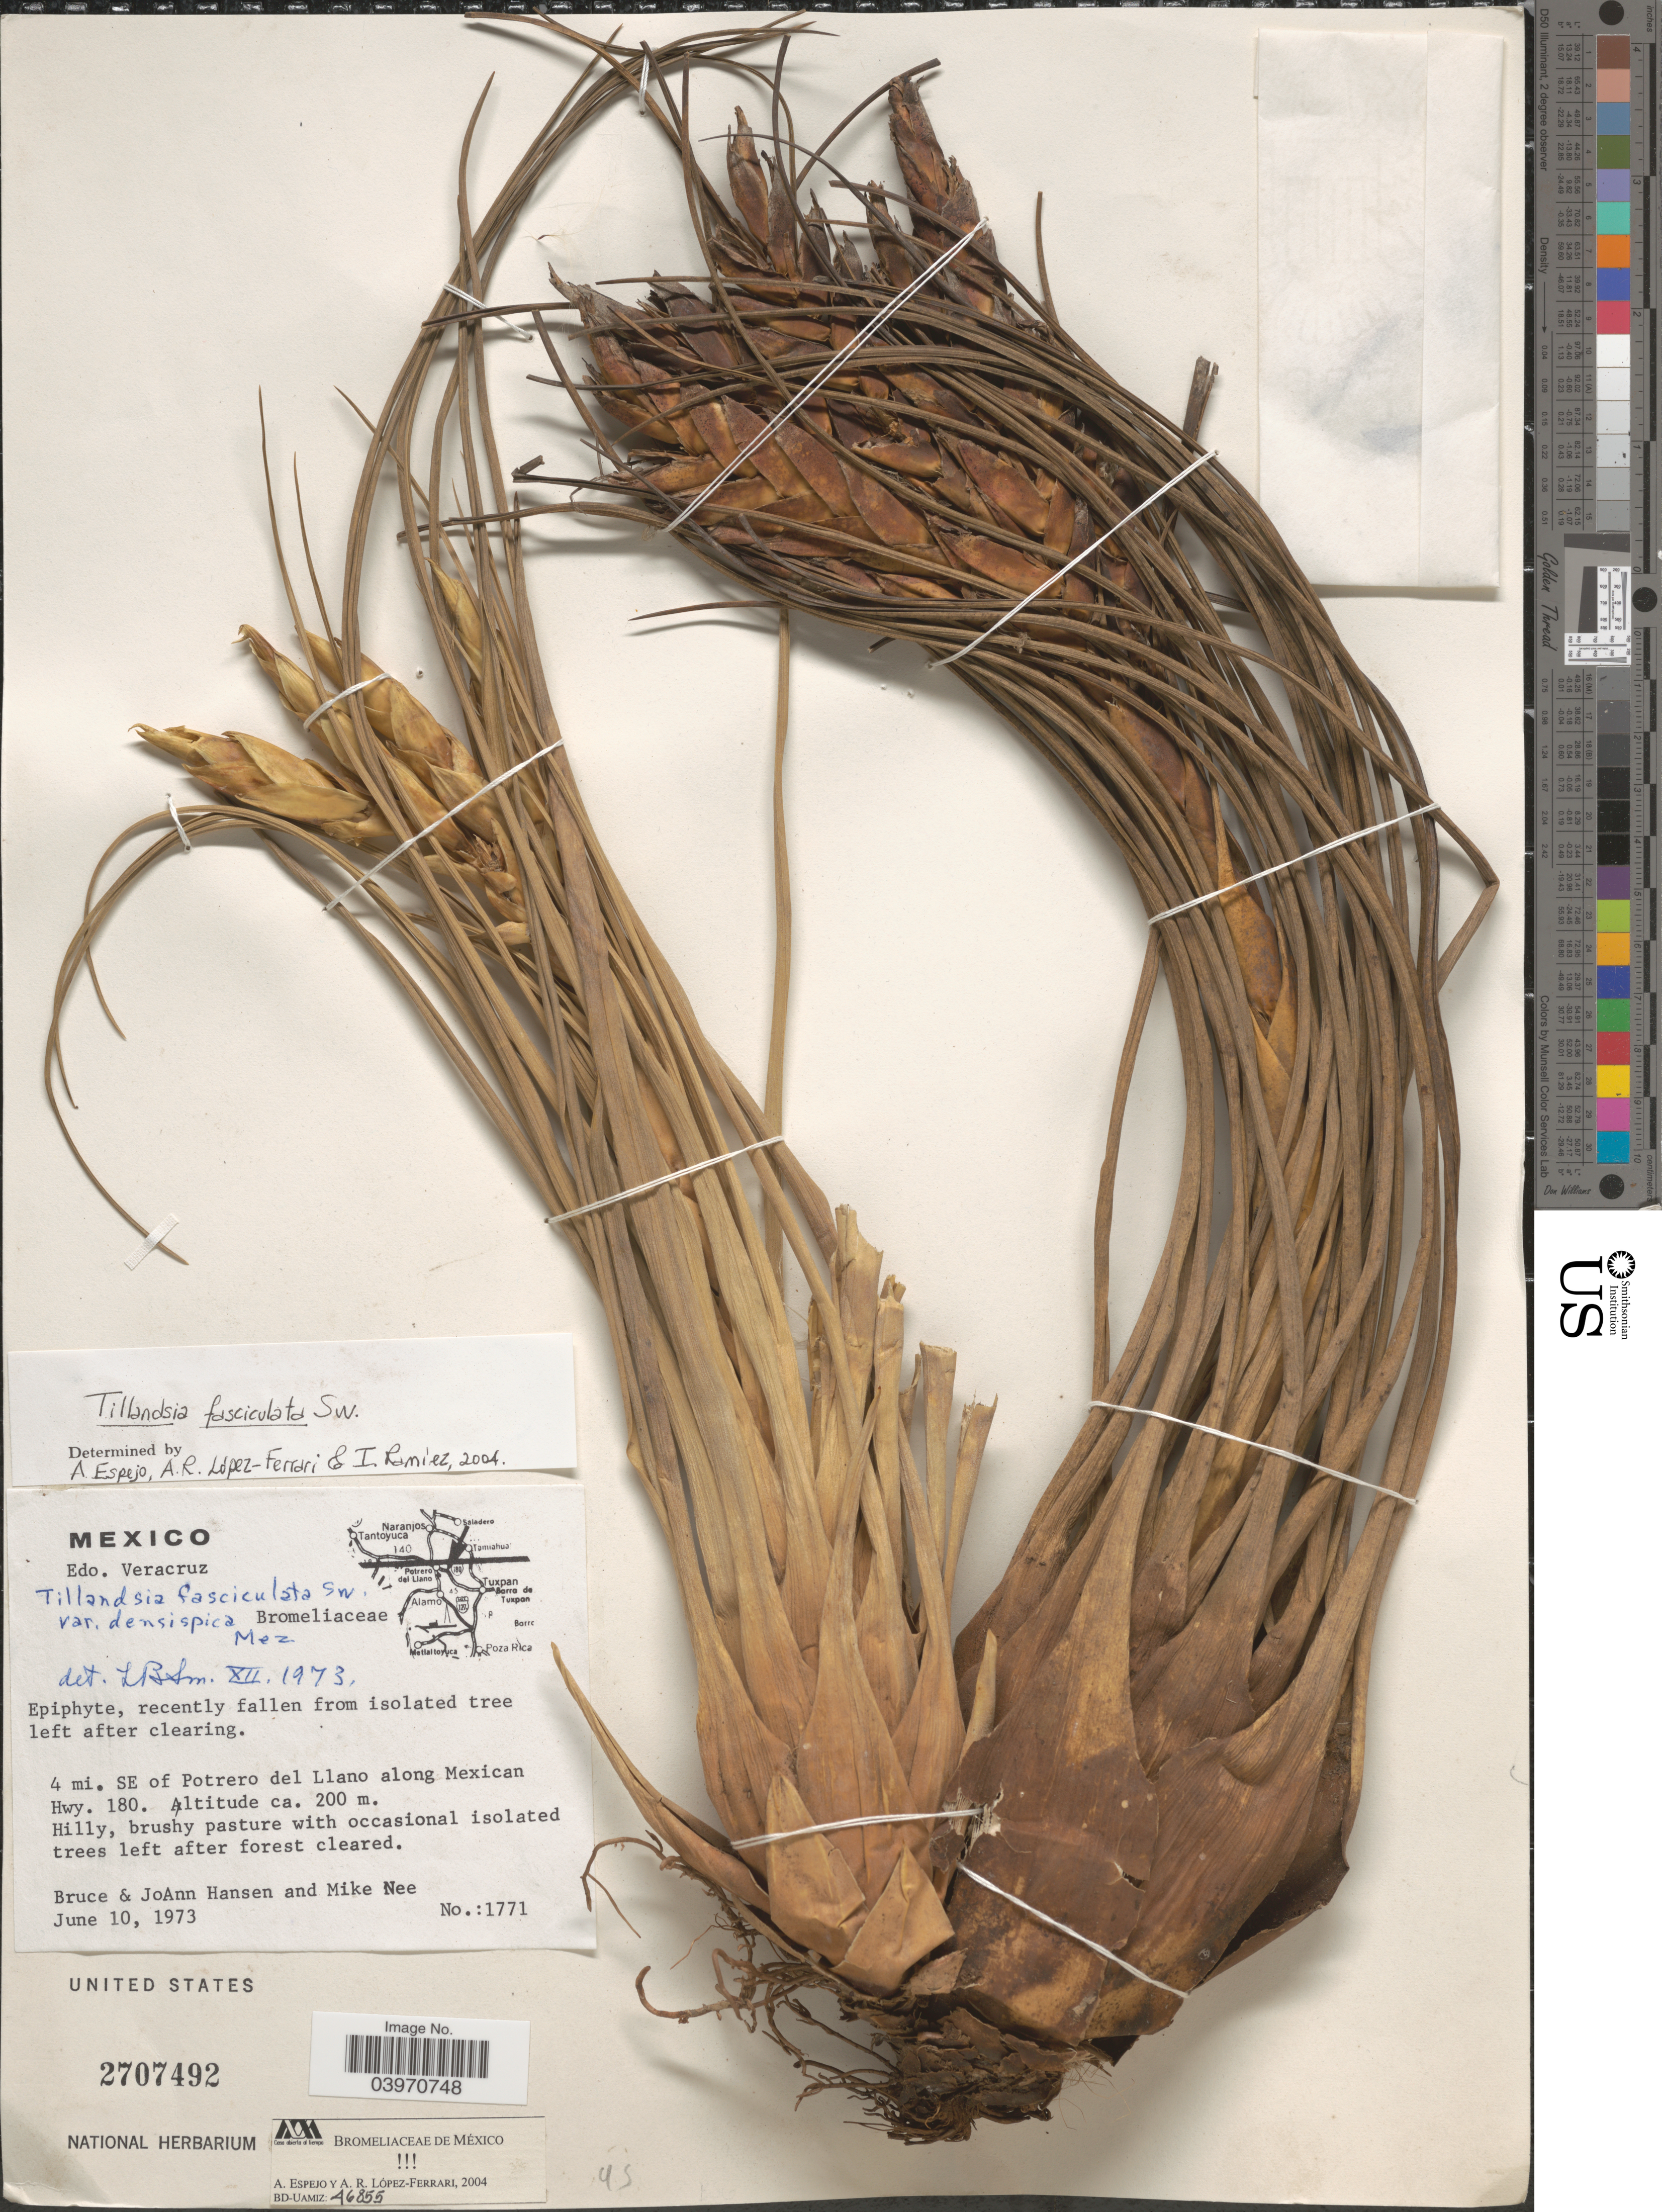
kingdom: Plantae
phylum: Tracheophyta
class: Liliopsida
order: Poales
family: Bromeliaceae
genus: Tillandsia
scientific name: Tillandsia fasciculata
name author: Sw.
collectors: B. Hansen, J. Hansen & M. Nee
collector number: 1771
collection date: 1973-06-10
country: Mexico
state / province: Veracruz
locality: Edo. Veracruz. 4 mi. SE of Potrero del Llano along Mexican Hwy. 180.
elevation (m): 200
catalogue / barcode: US 2707492